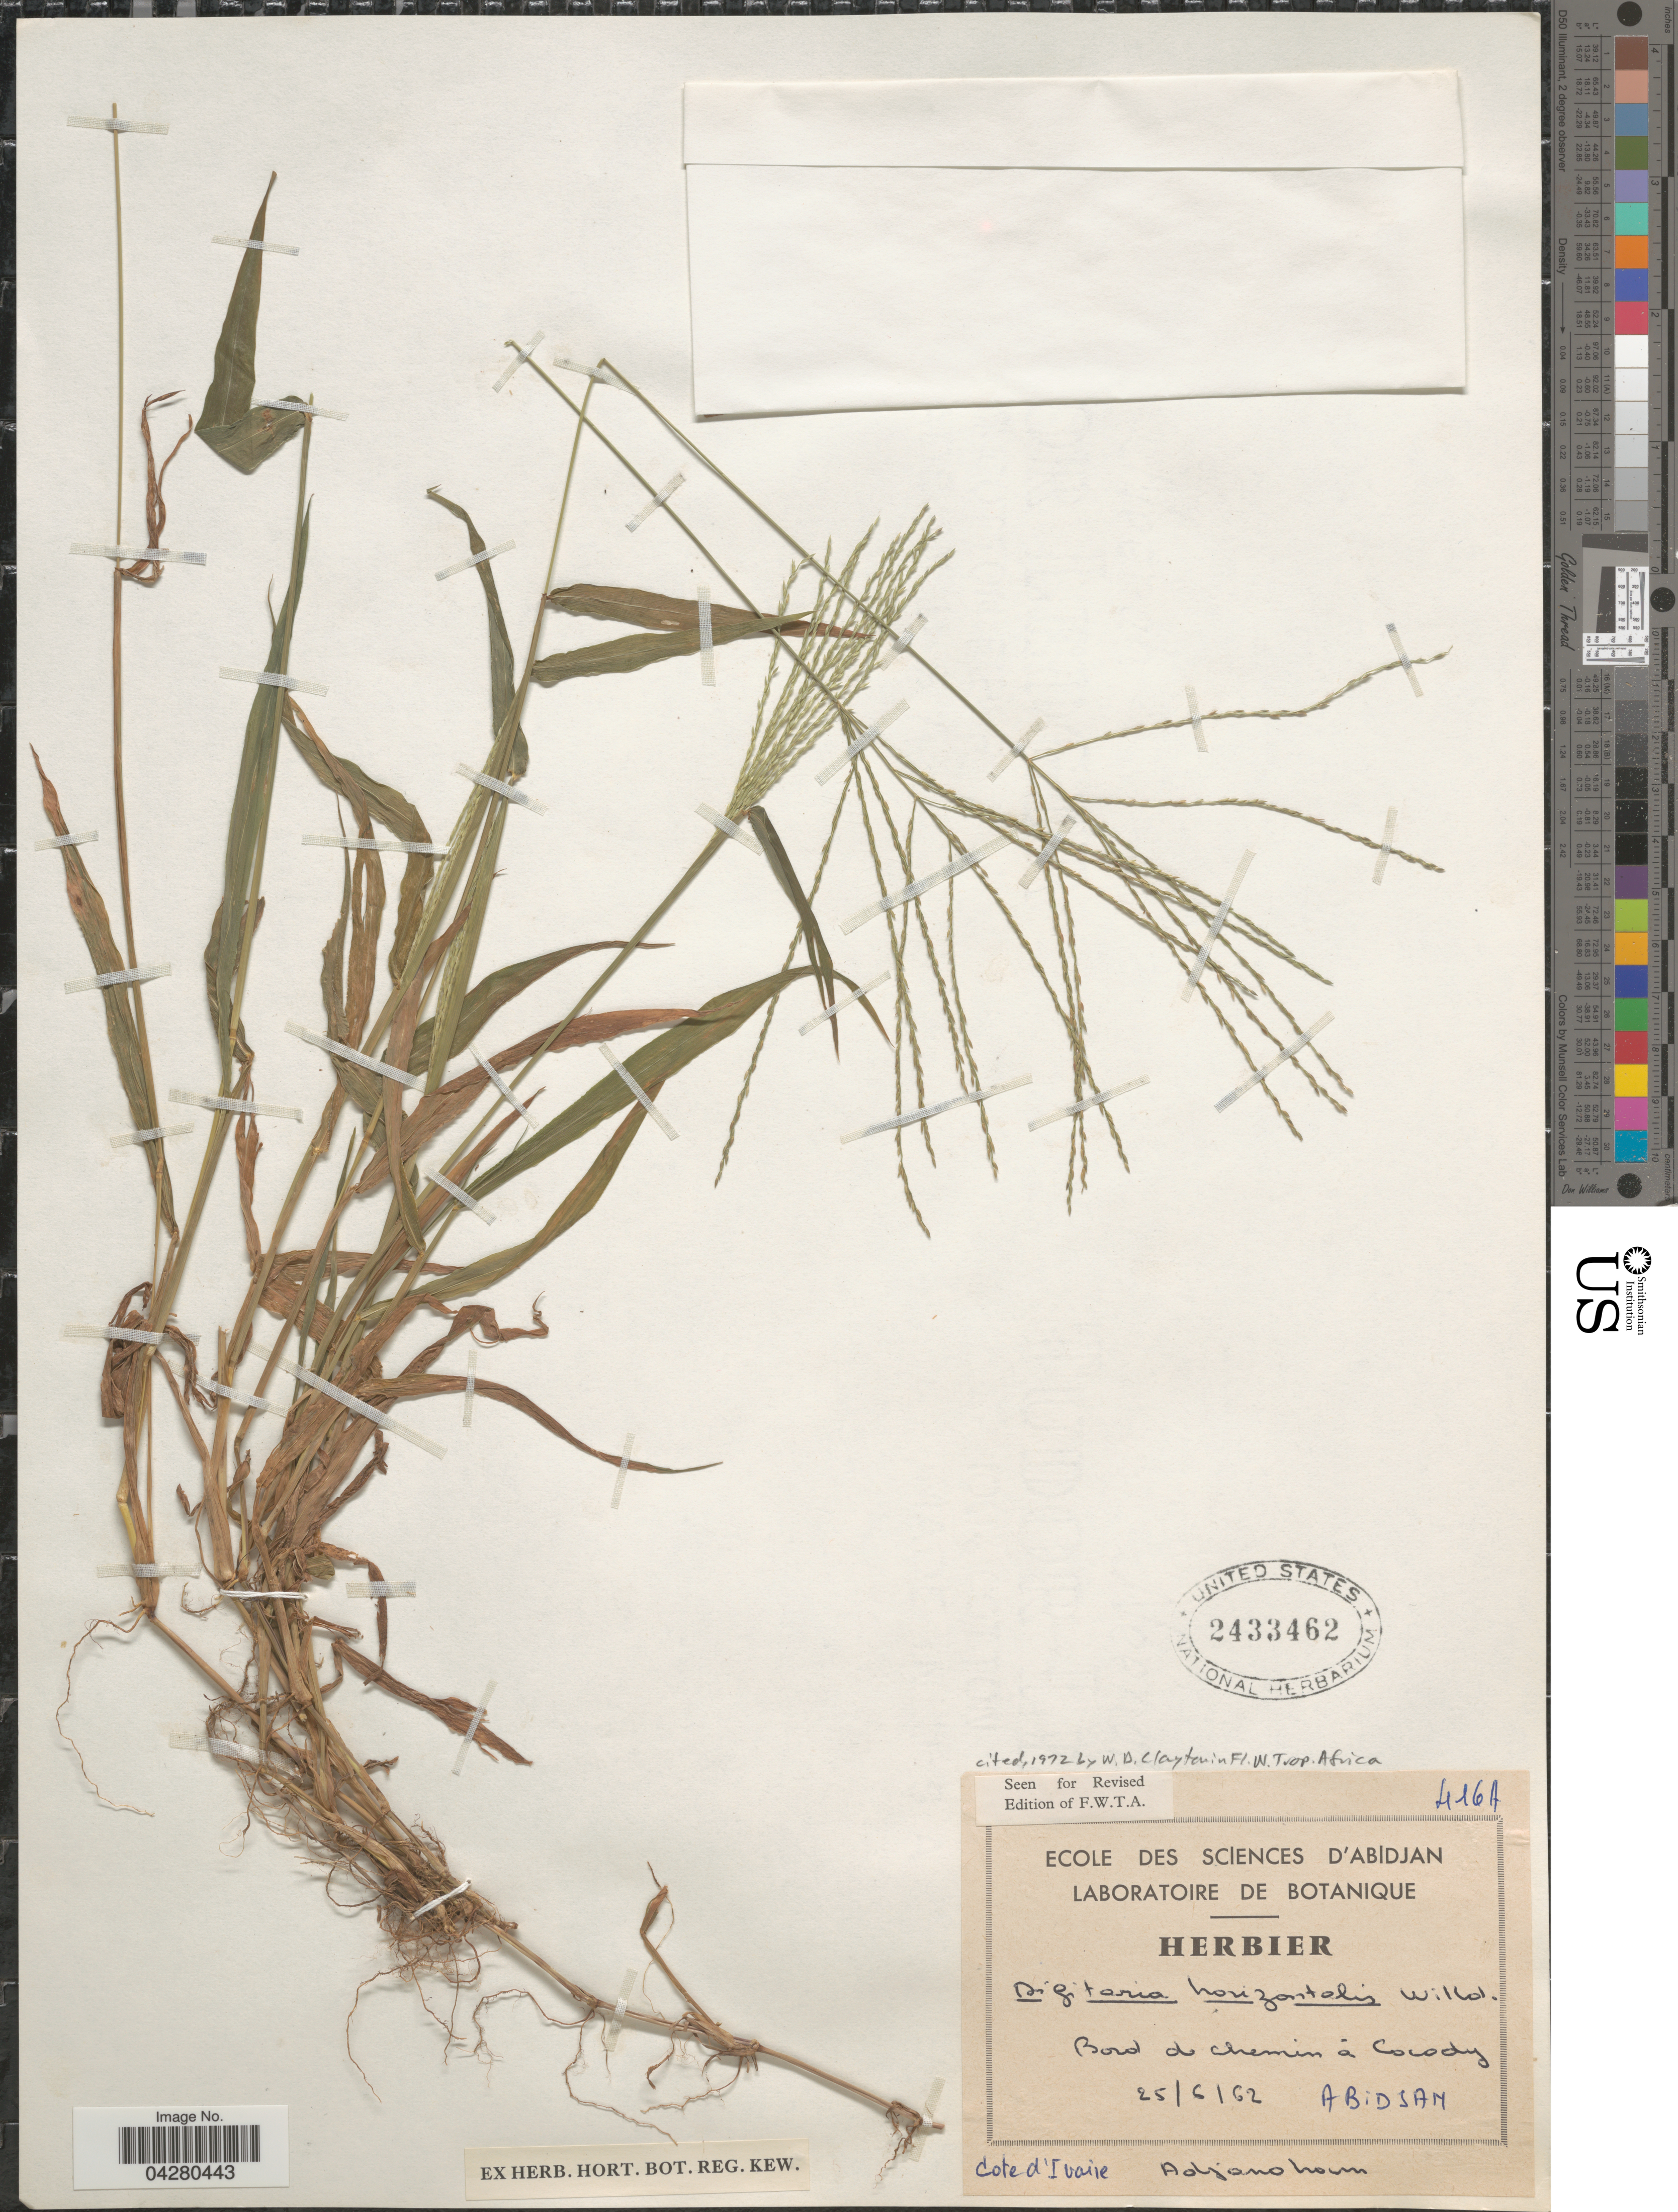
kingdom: Plantae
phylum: Tracheophyta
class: Liliopsida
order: Poales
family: Poaceae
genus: Digitaria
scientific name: Digitaria horizontalis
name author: Willd.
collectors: Abidsan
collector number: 416A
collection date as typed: Transcribed d/m/y: 25/6/62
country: Ivory Coast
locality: Bord de chemin á Cocody. Cote de'Ivoire.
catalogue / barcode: US 2433462